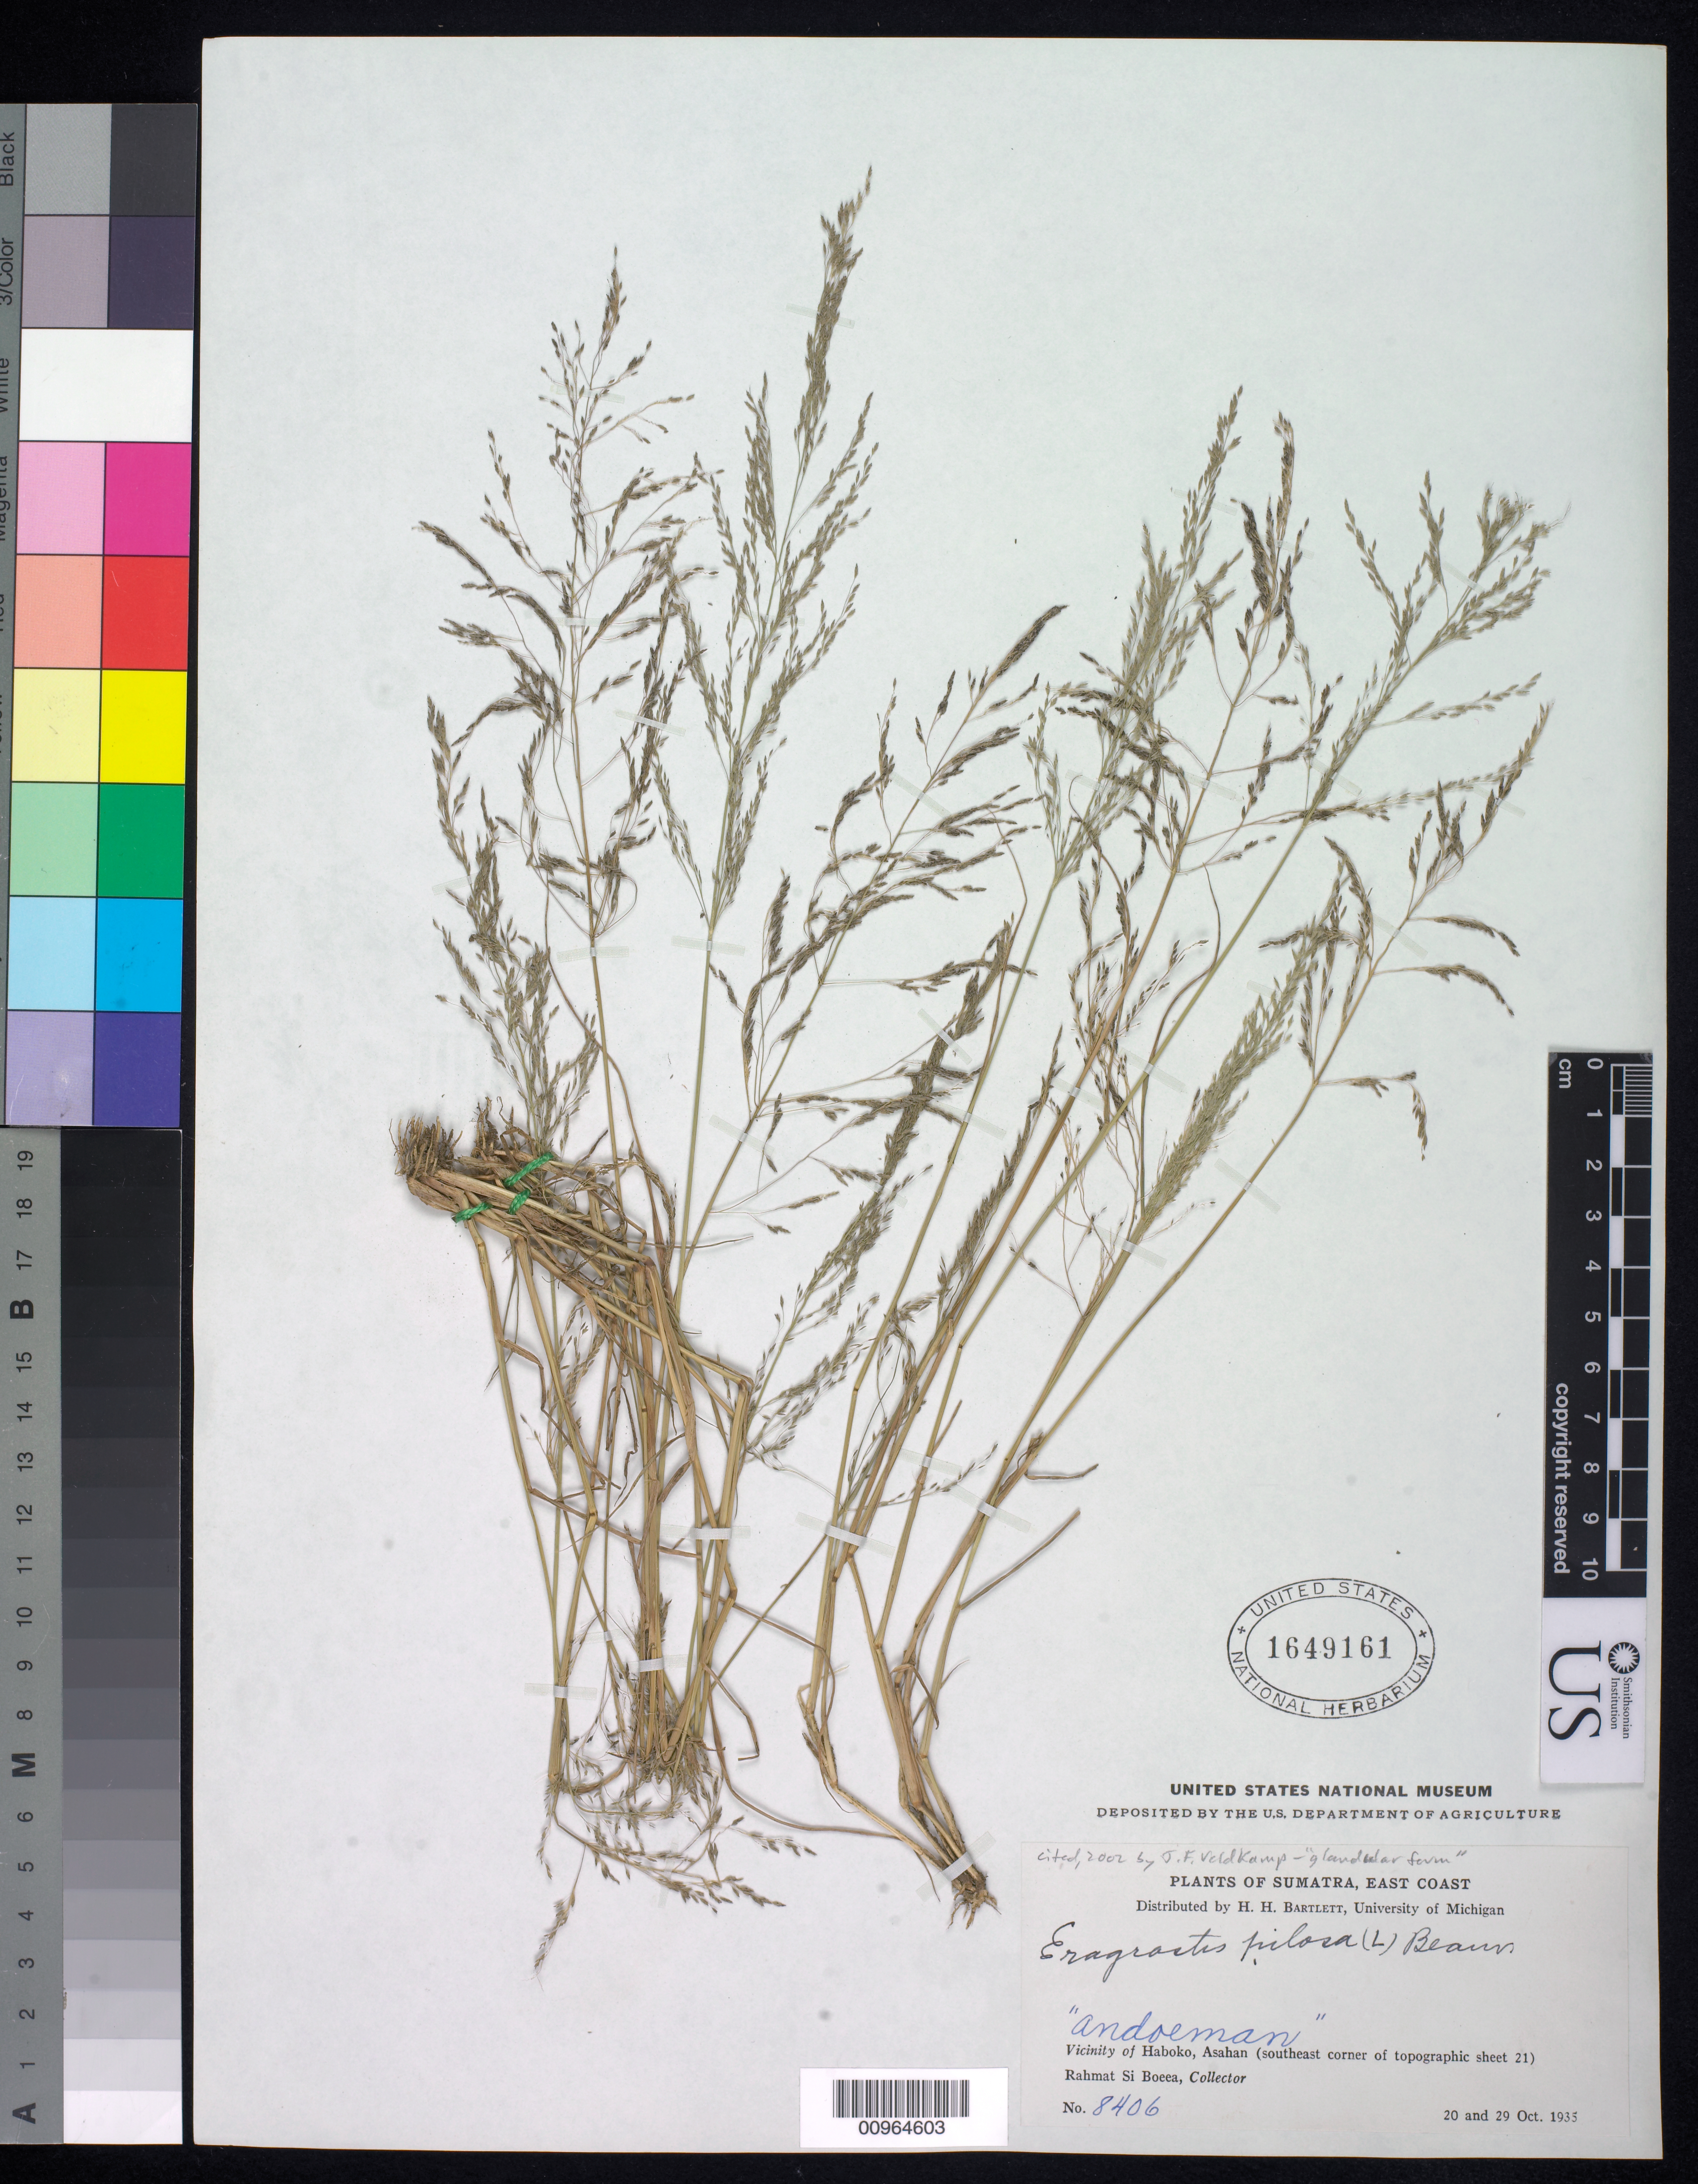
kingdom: Plantae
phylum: Tracheophyta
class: Liliopsida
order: Poales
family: Poaceae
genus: Eragrostis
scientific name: Eragrostis pilosa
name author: (L.) P. Beauv.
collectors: Rahmat Si Boeea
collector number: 8406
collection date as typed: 20 Oct 1935 and 29 Oct 1935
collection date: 1935-10-20,1935-10-29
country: Indonesia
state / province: Sumatra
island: Sumatra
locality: Vicinity of Haboko, Asahan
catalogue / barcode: US 1649161